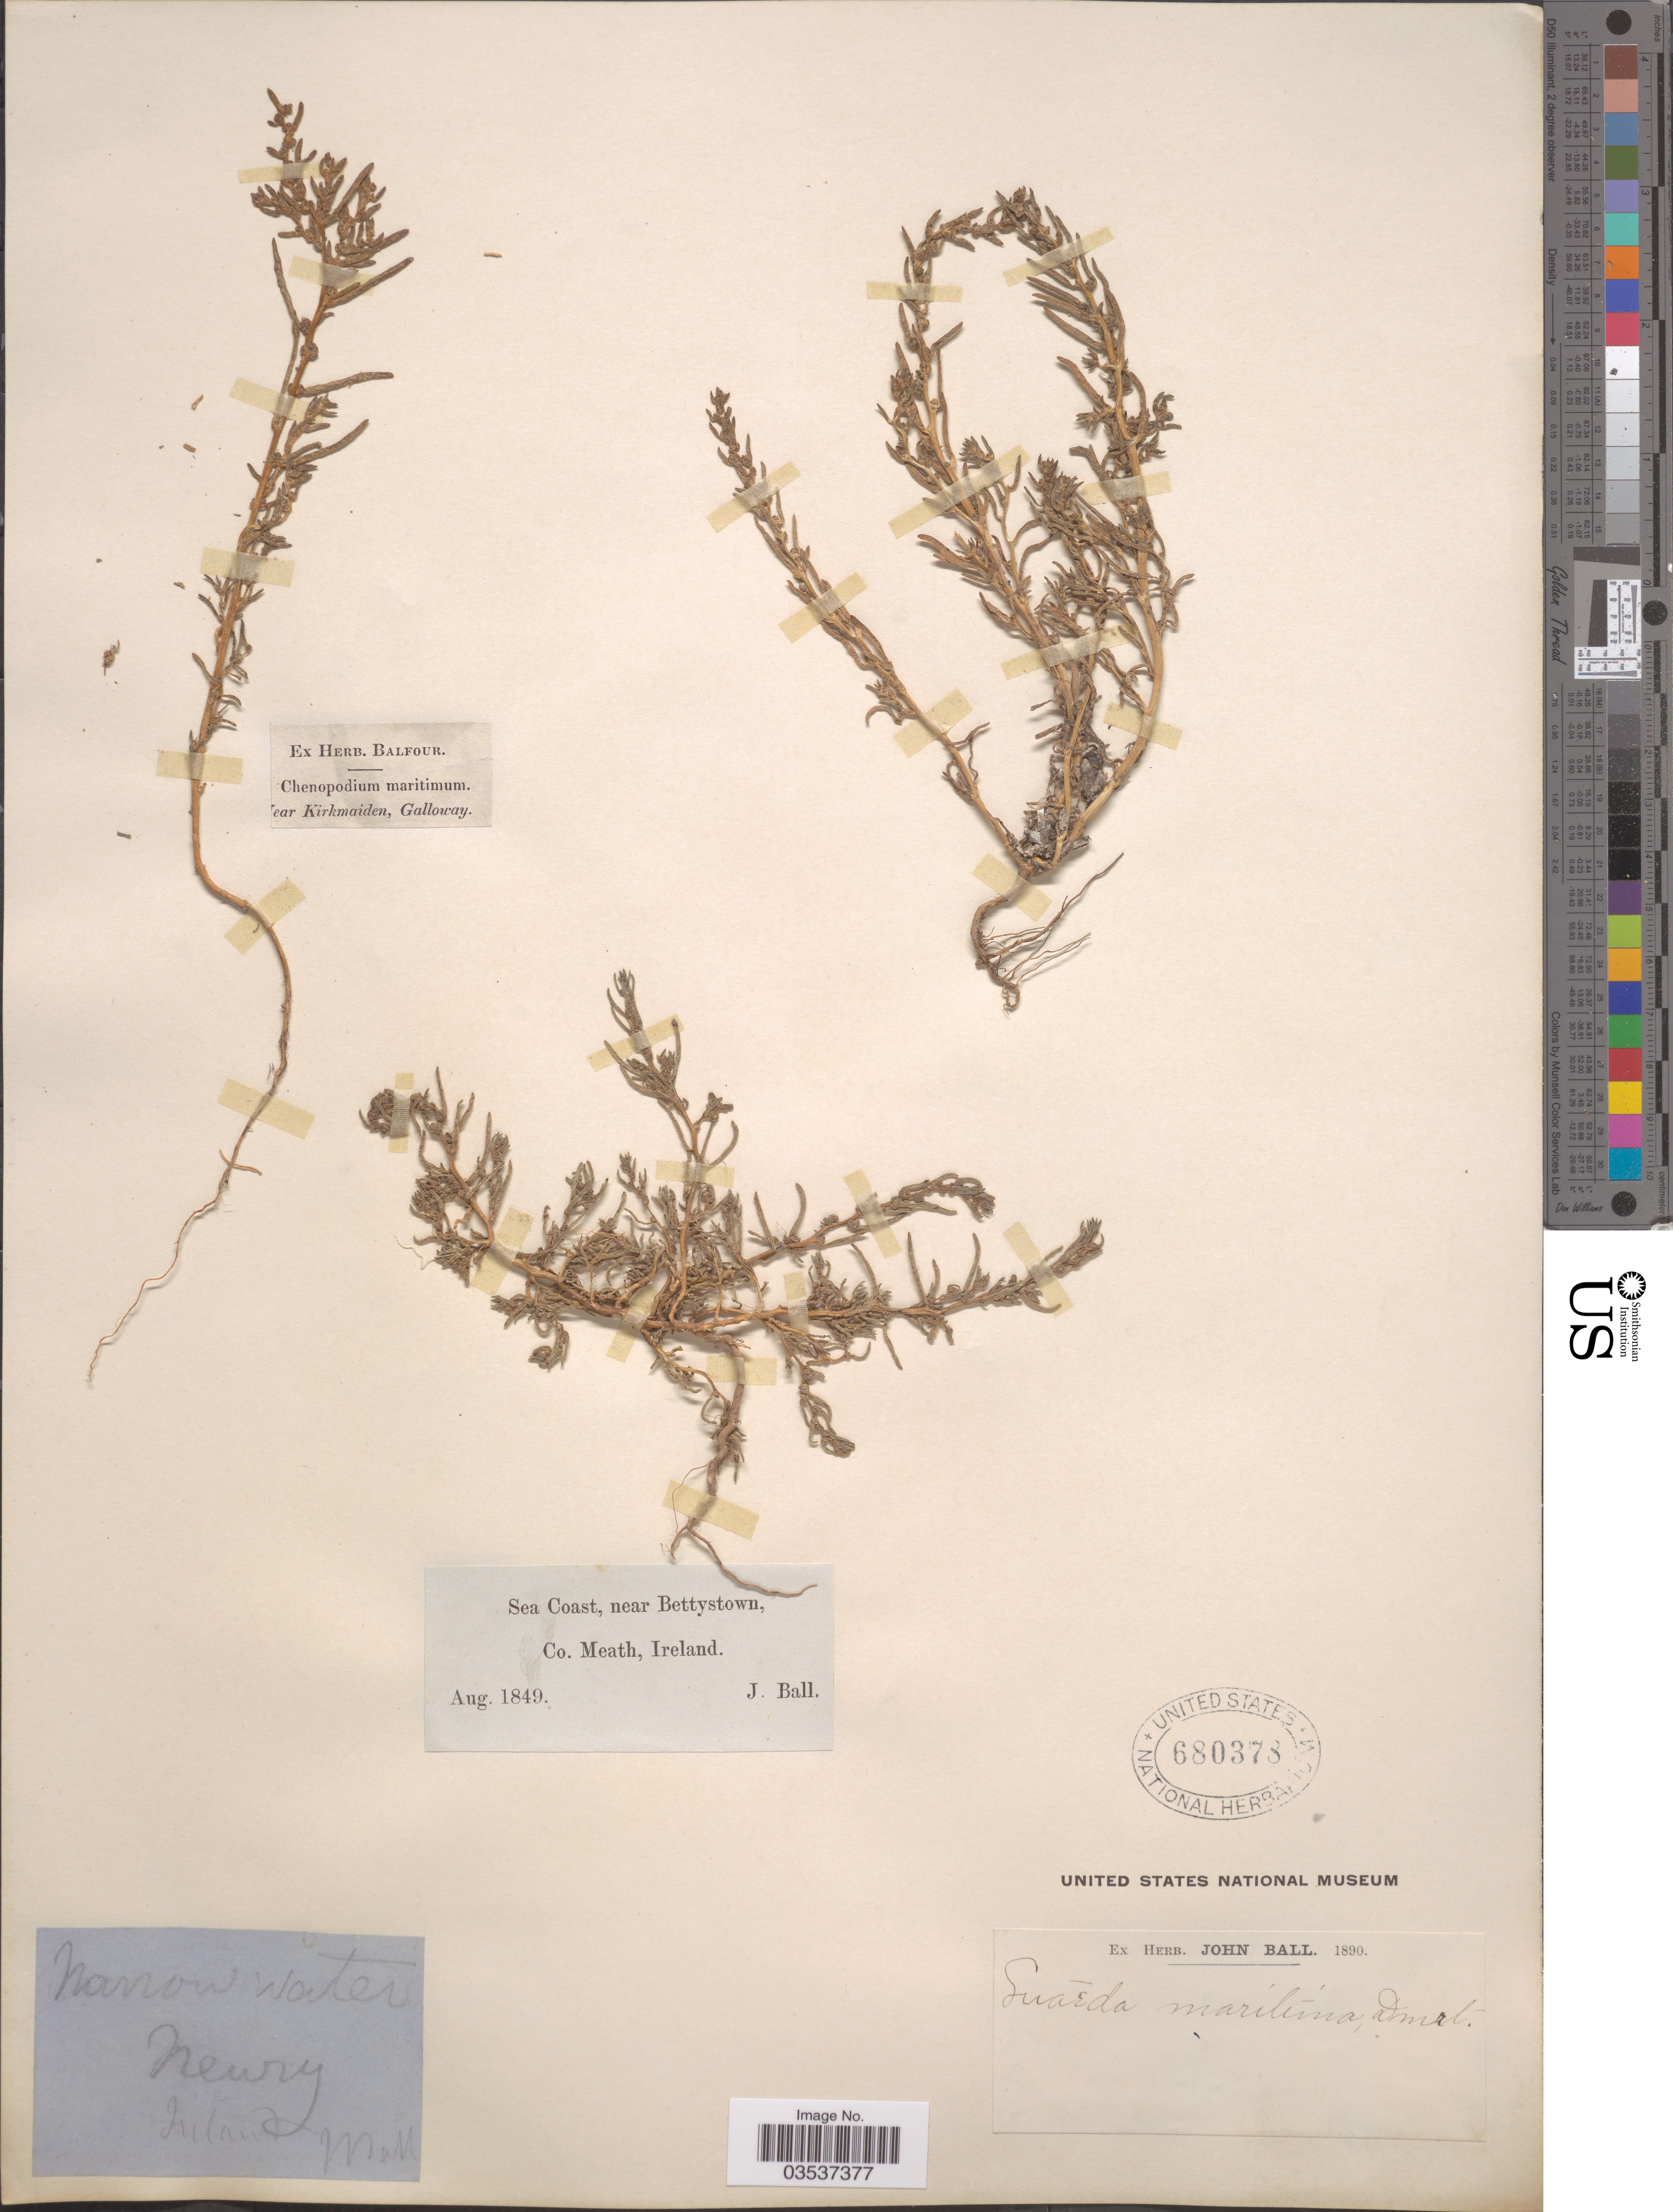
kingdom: Plantae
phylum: Tracheophyta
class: Magnoliopsida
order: Caryophyllales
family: Amaranthaceae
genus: Suaeda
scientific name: Suaeda maritima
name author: (L.) Dumort.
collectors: J. Ball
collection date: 1849-08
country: Ireland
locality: Sea Coast, near Bettystown. Co. Meath. Newry[unsure placement] [illegible text]ear Kirkmaiden, Galloway.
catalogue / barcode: US 680378